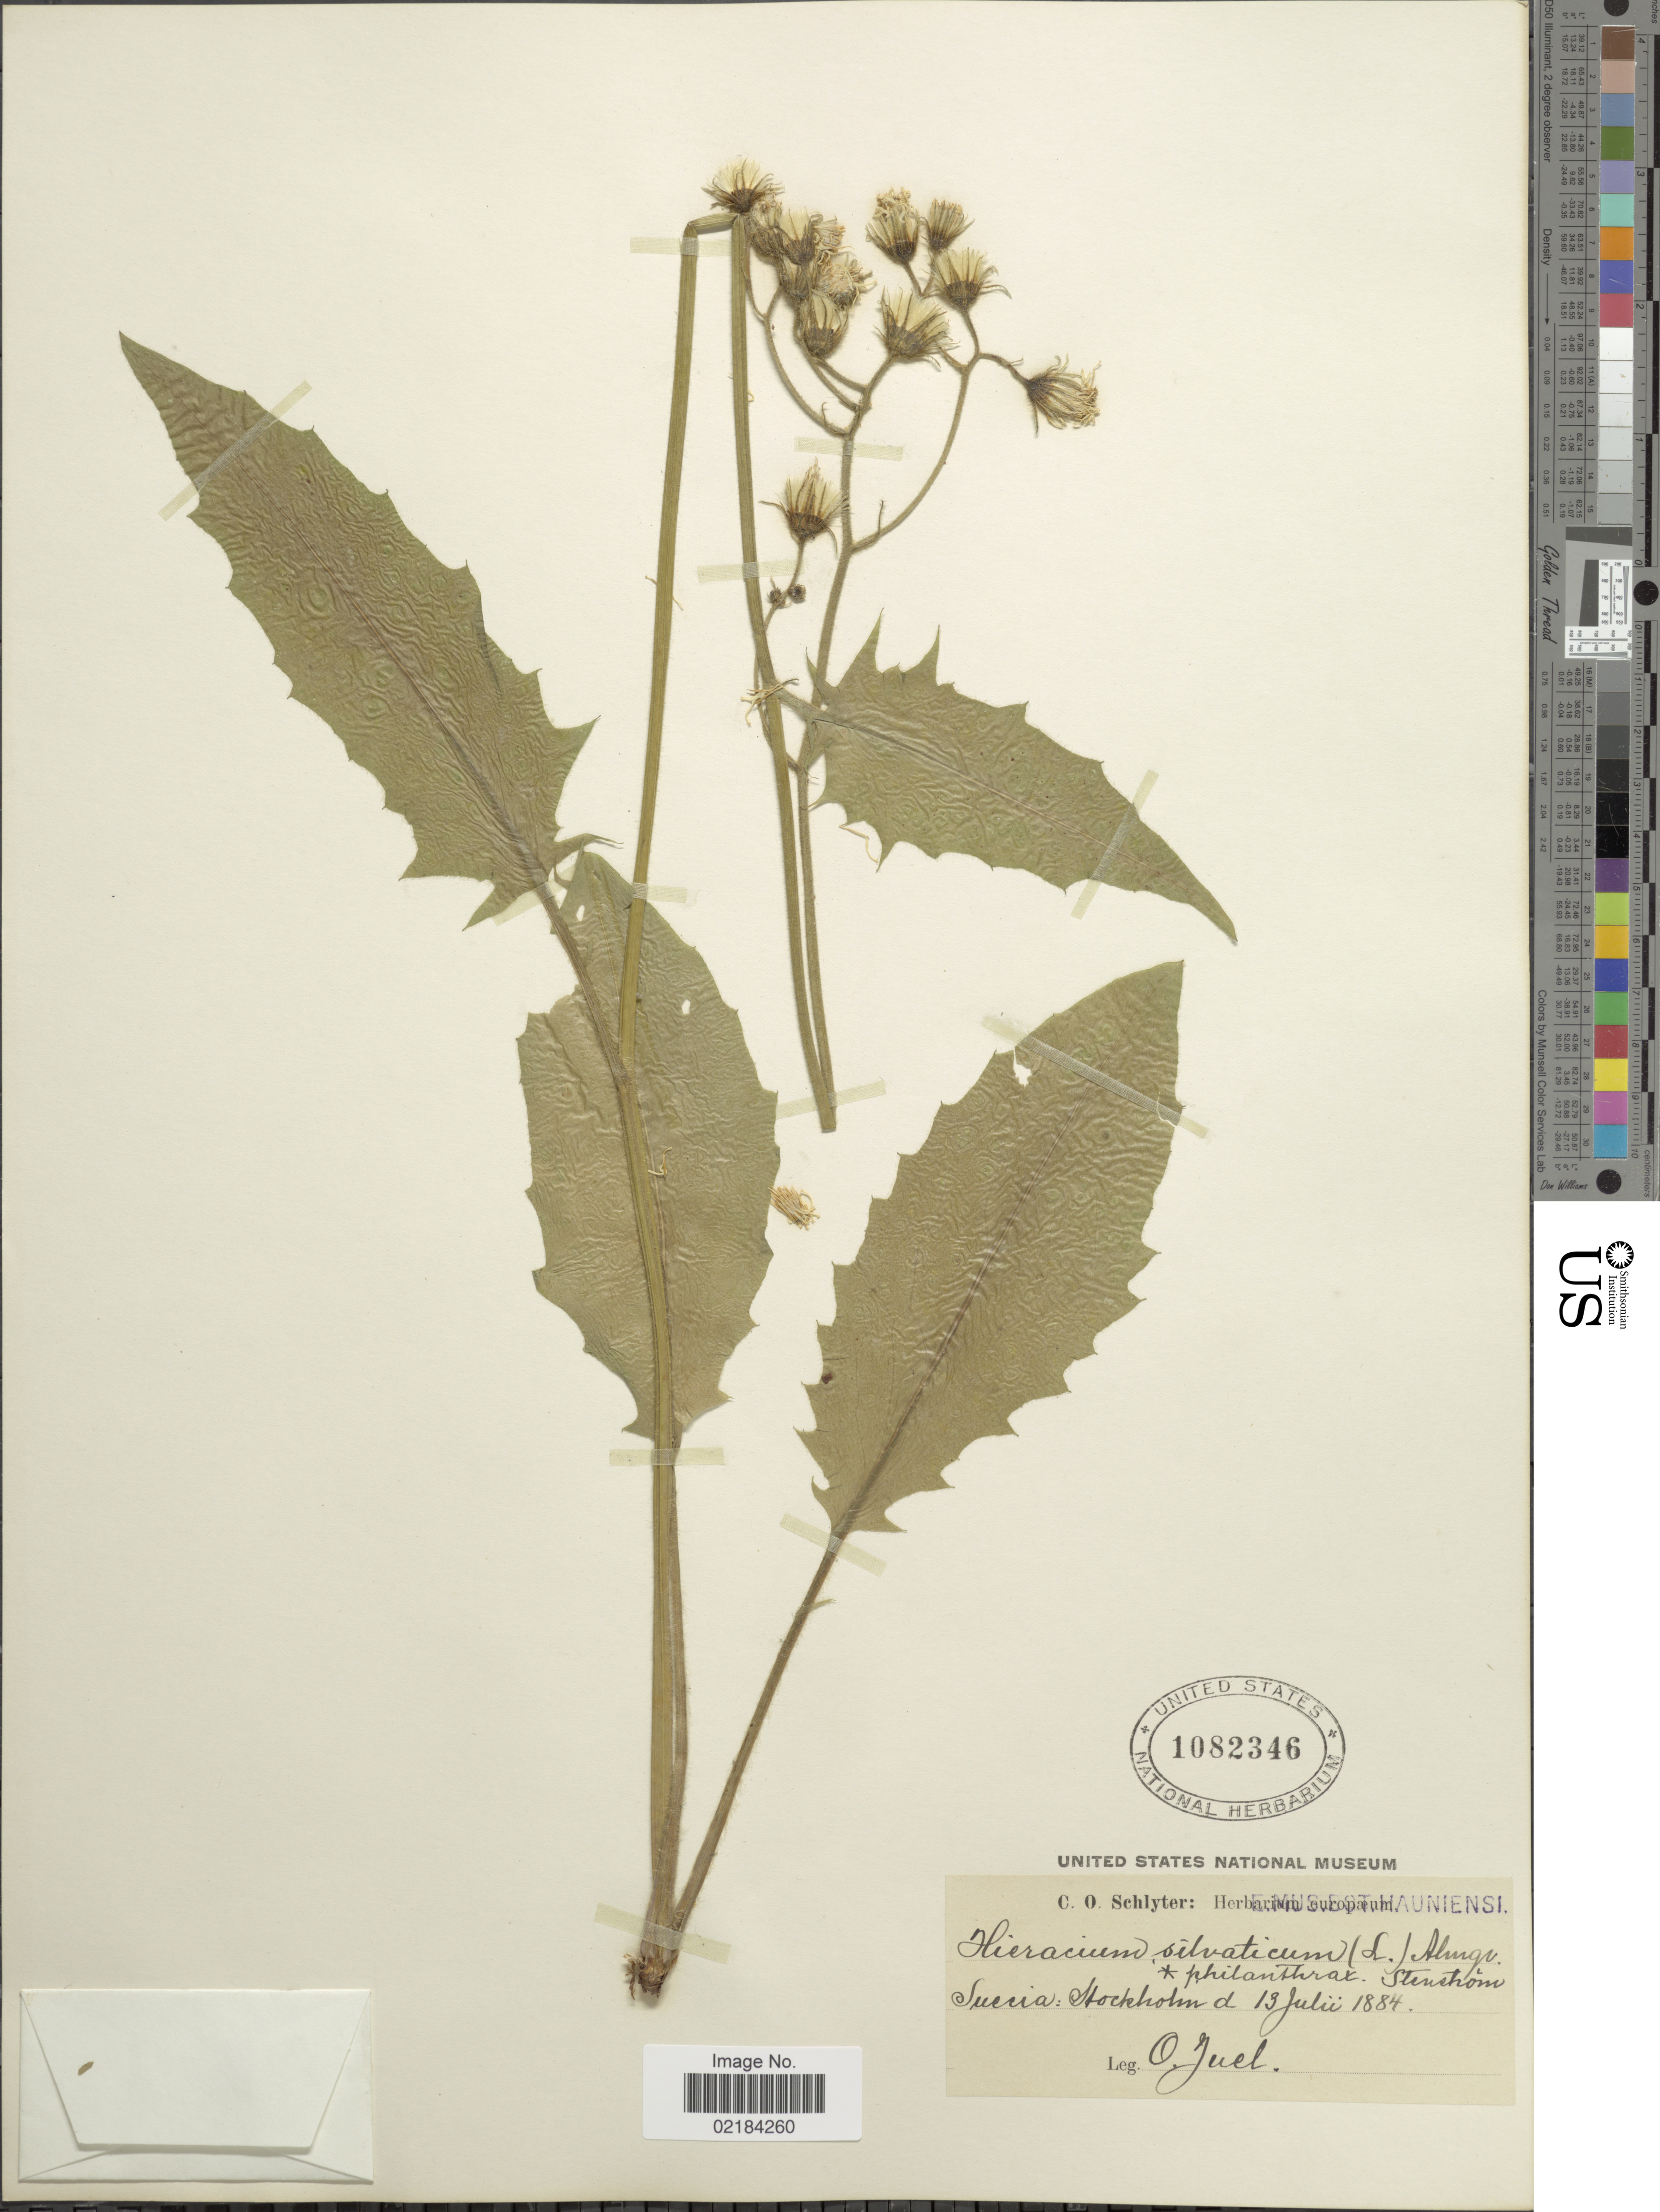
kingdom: Plantae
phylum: Tracheophyta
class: Magnoliopsida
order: Asterales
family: Asteraceae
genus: Hieracium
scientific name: Hieracium sylvaticum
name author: (L.) Gouan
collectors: H. Juel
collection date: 1884-07-13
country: Sweden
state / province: Stockholm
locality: Suecia: Stockholm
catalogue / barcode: US 1082346